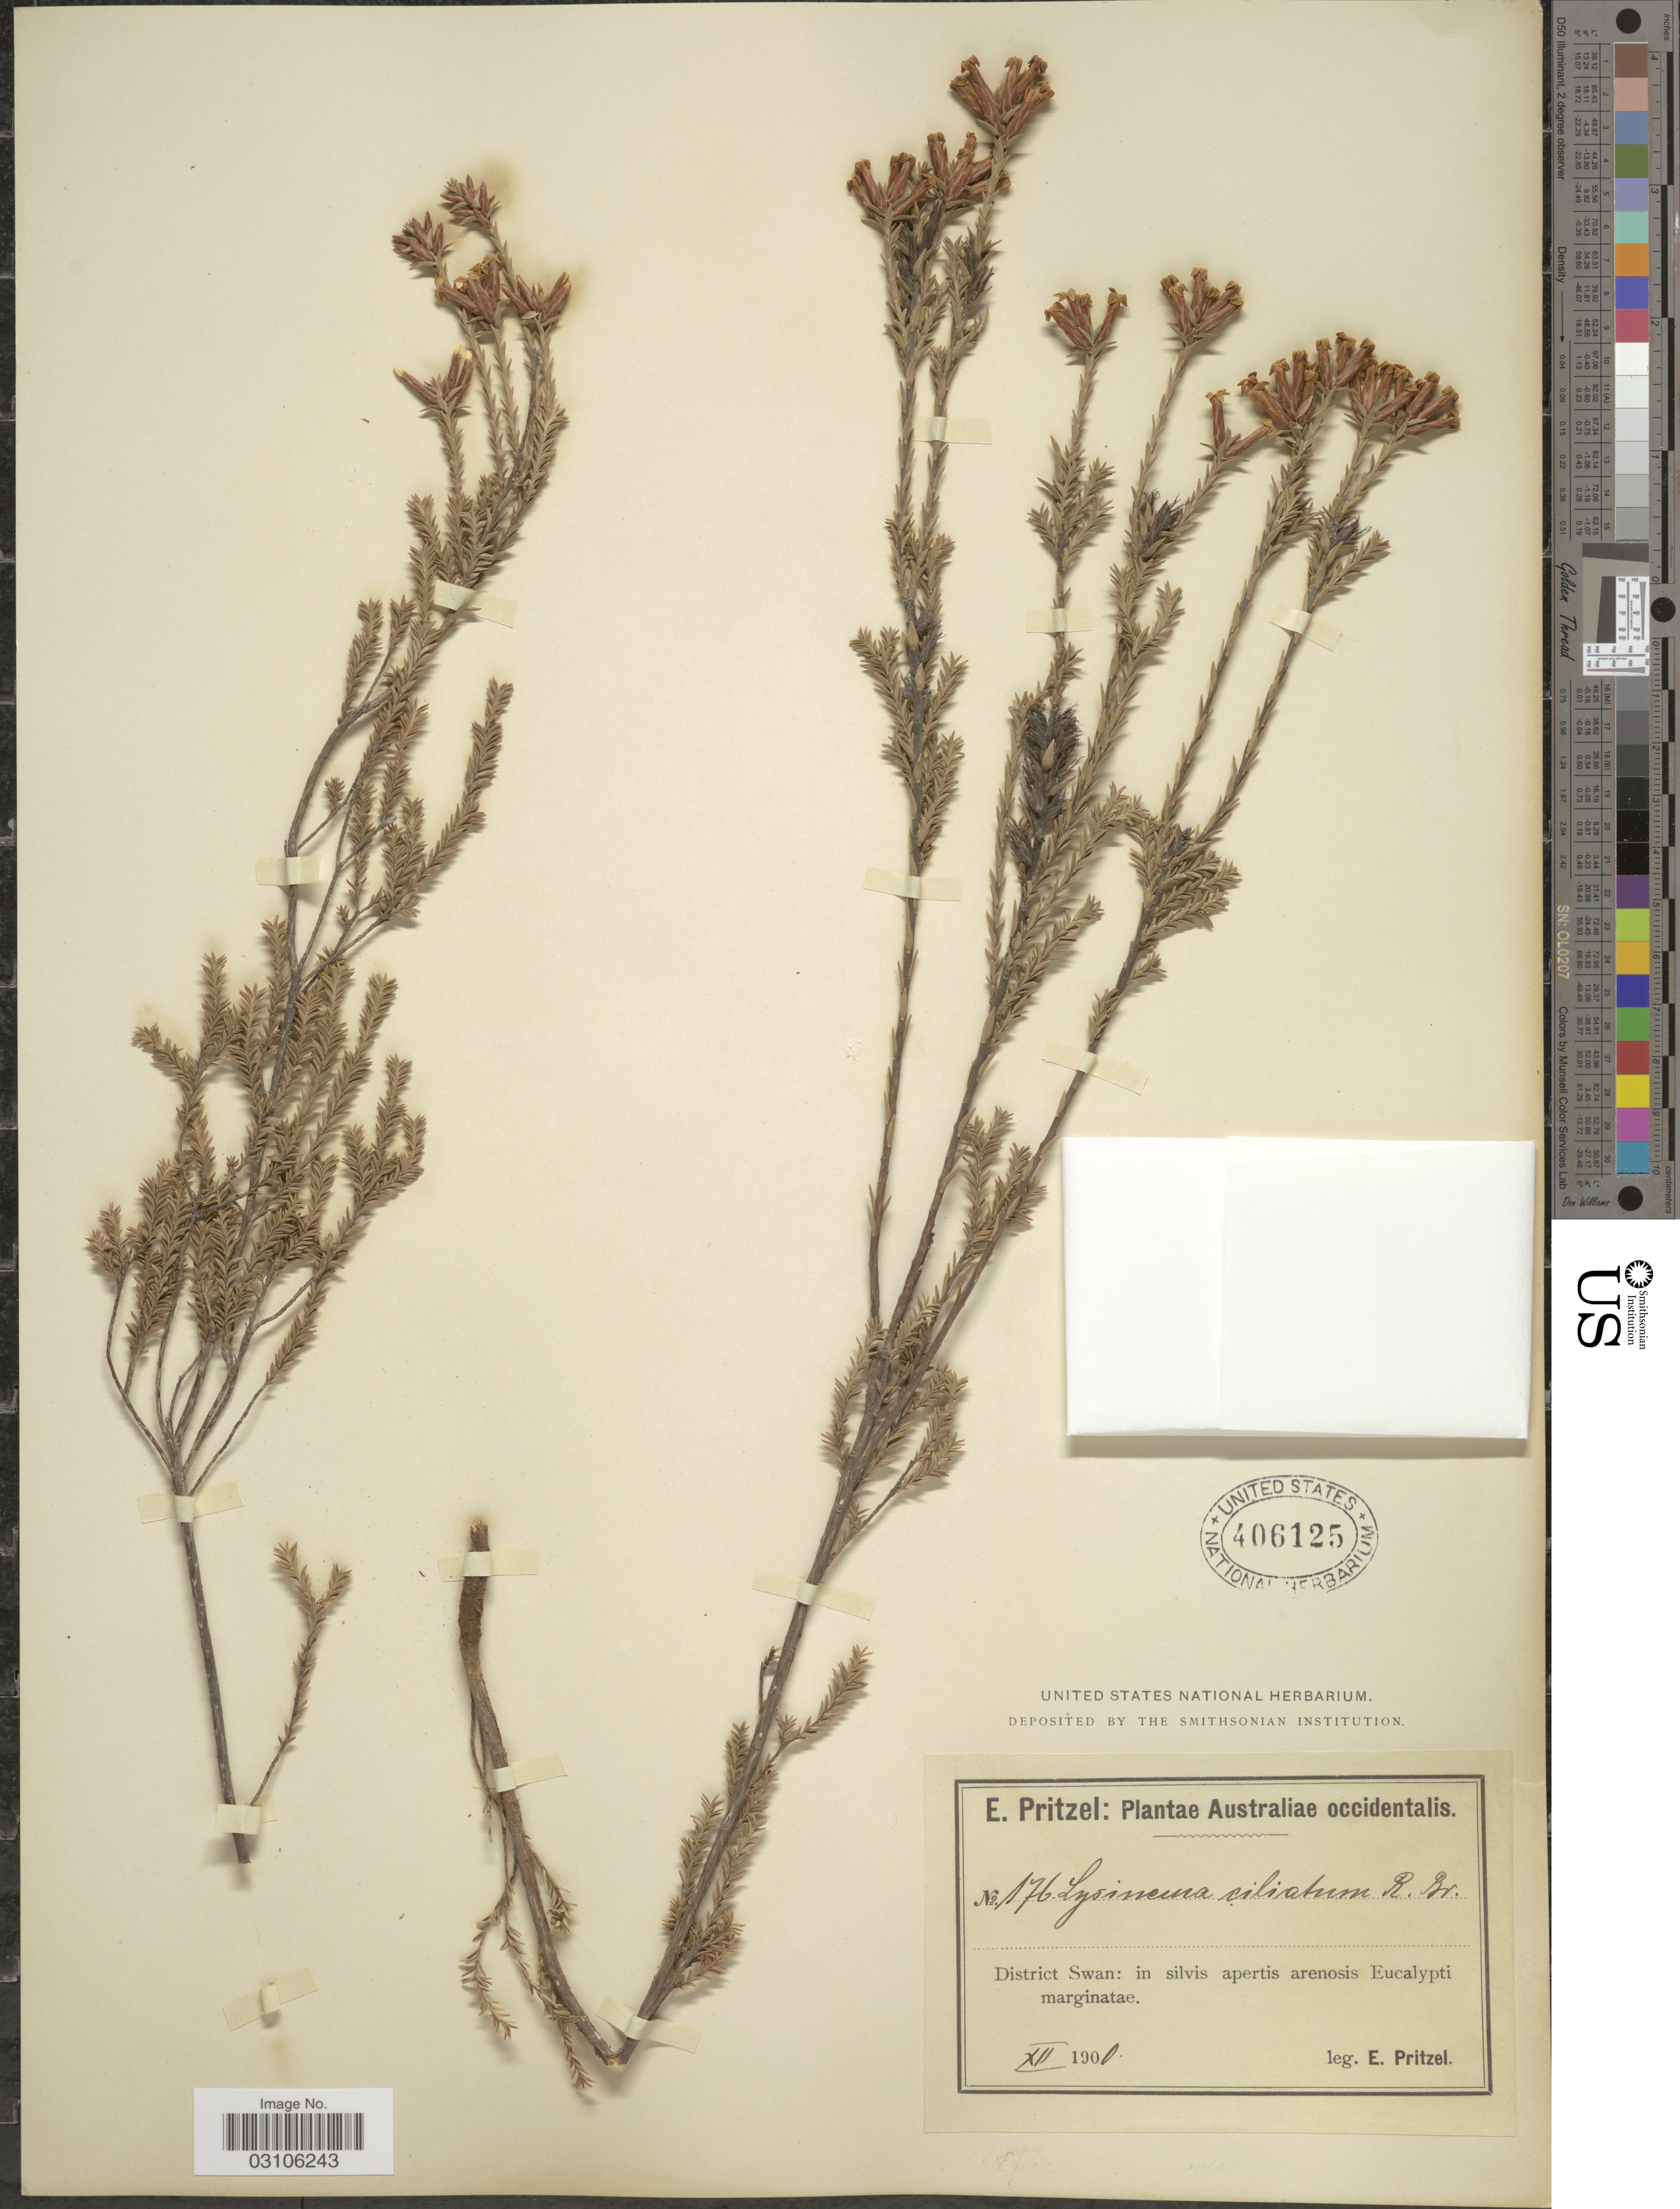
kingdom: Plantae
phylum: Tracheophyta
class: Magnoliopsida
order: Ericales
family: Ericaceae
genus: Lysinema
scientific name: Lysinema ciliatum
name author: R. Br.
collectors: E. G. Pritzel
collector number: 176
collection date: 1900-12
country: Australia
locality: Australiae occidentalis. District Swan: in silvis apertis arenosis Eucalypti marginatae.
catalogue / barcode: US 406125